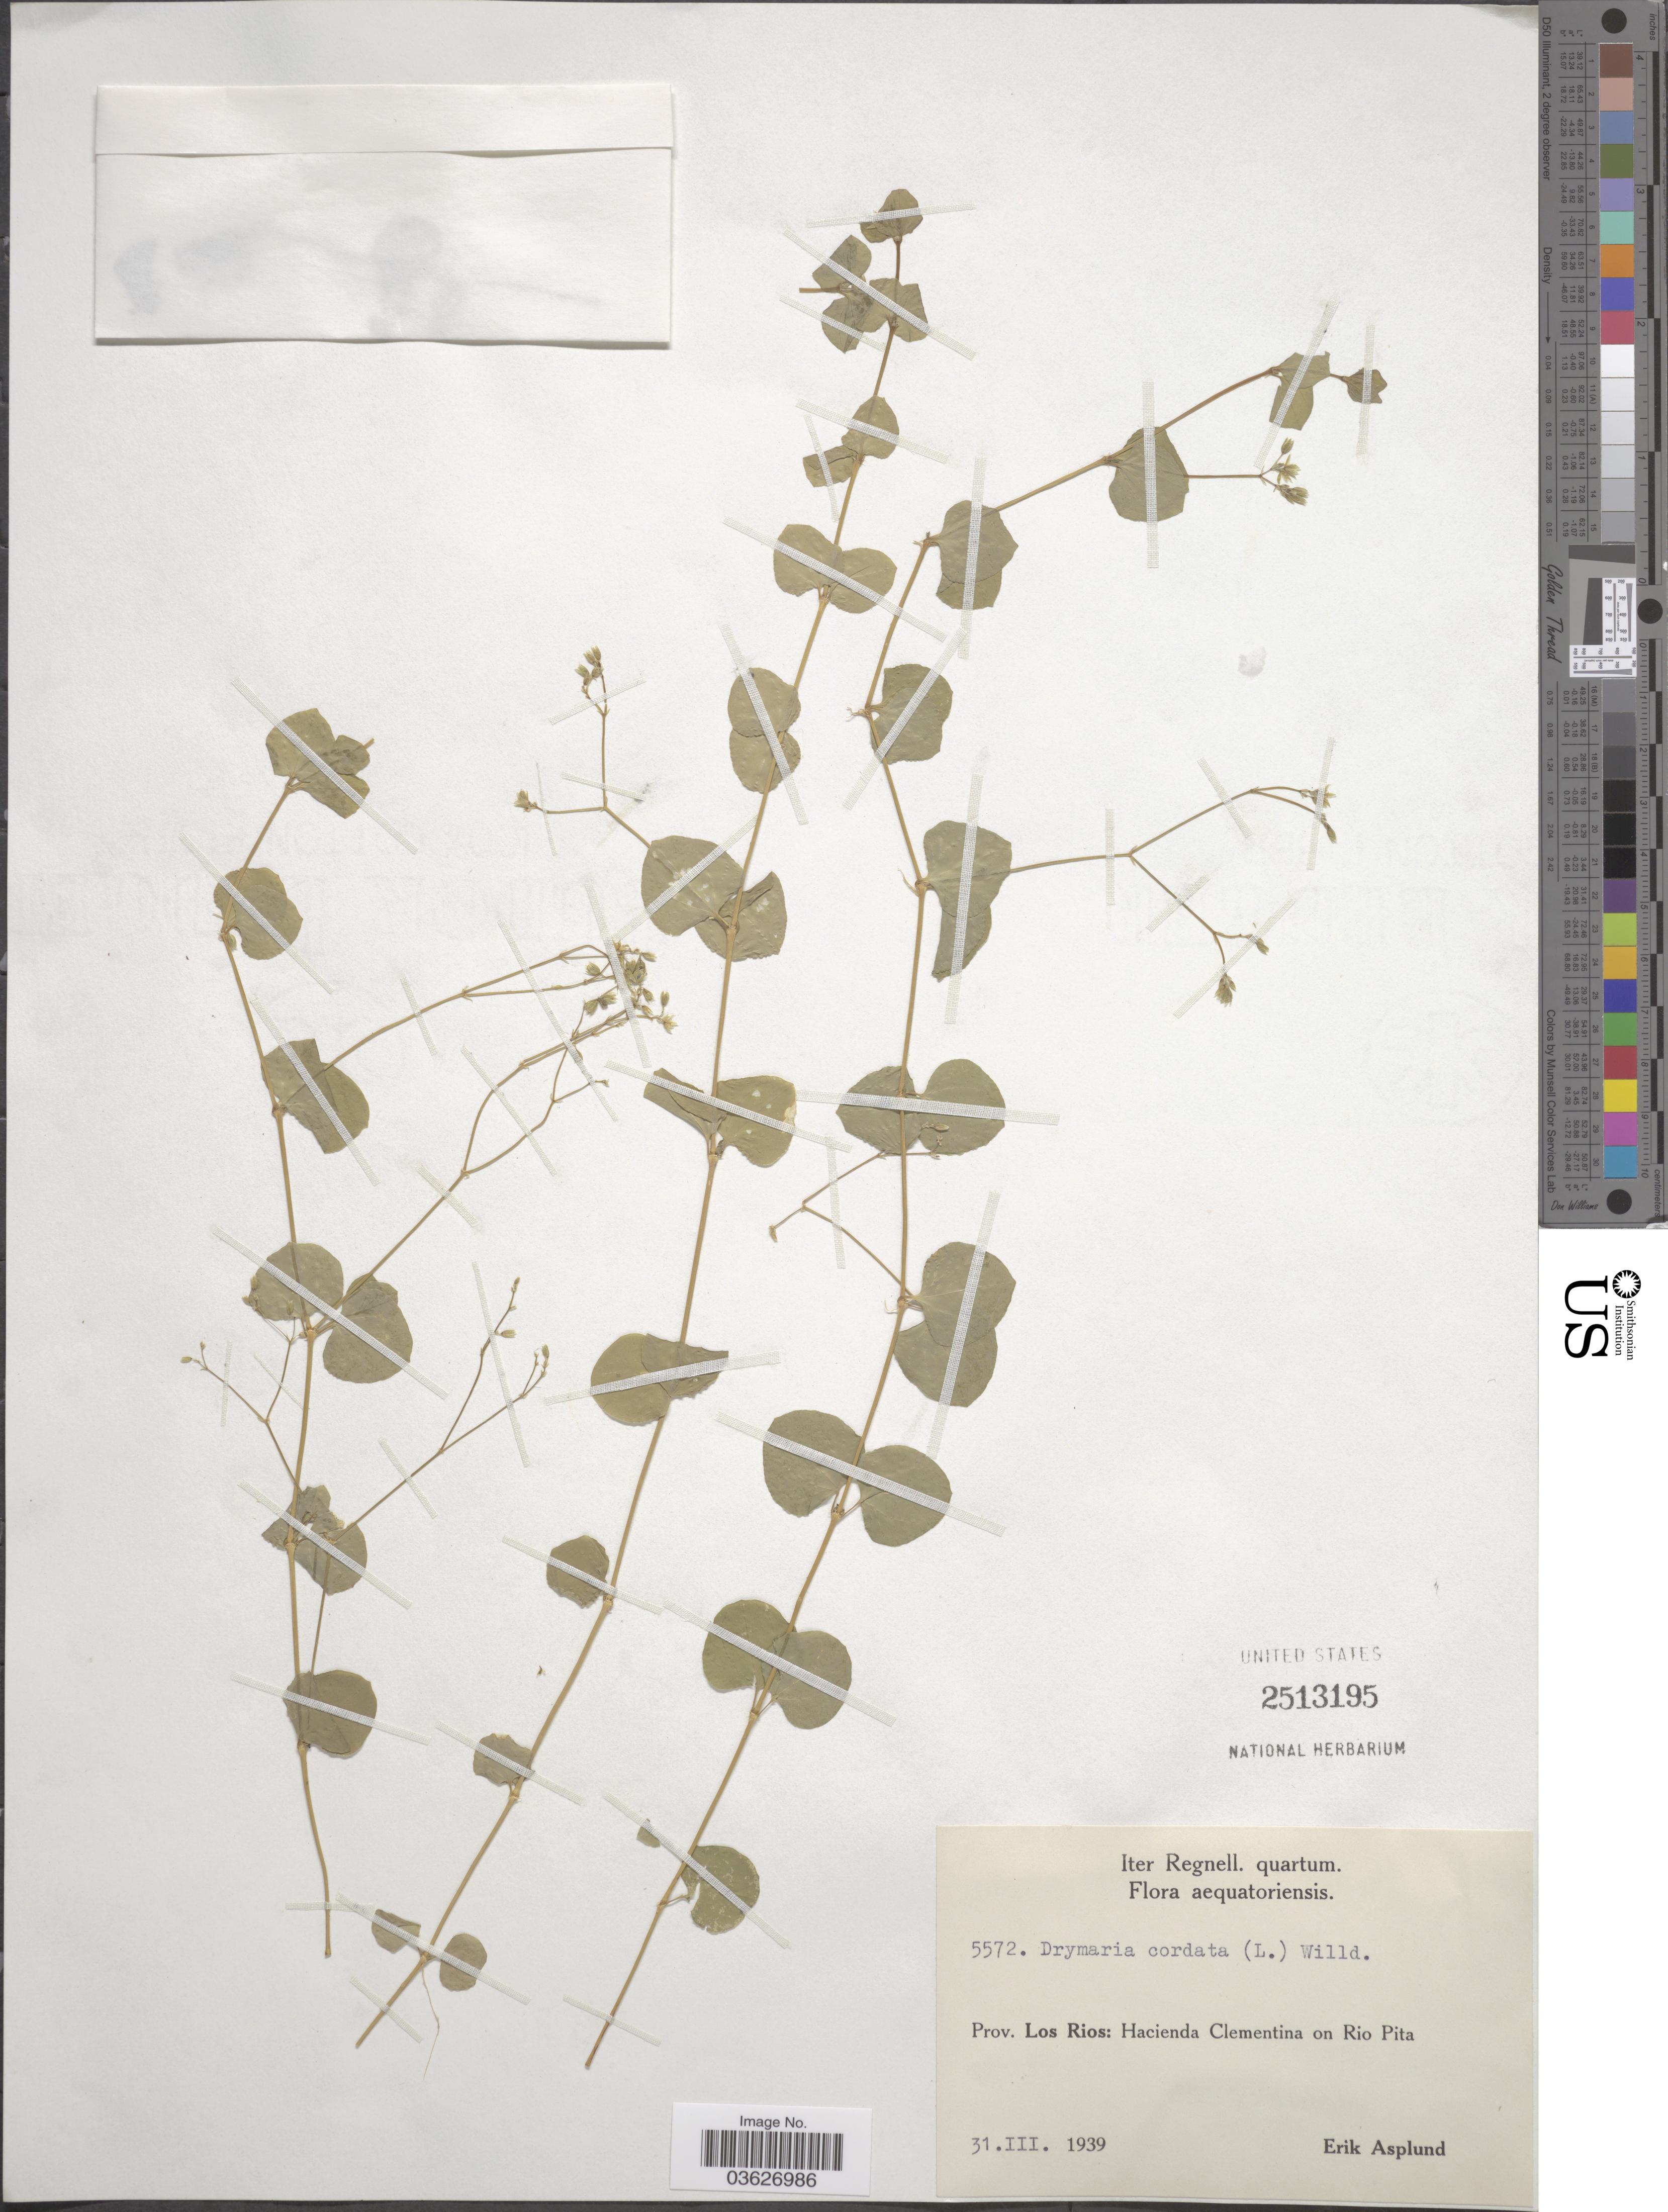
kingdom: Plantae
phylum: Tracheophyta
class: Magnoliopsida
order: Caryophyllales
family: Caryophyllaceae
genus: Drymaria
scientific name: Drymaria cordata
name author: (L.) Willd. ex Schult.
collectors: E. Asplund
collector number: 5572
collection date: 1939-03-31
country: Ecuador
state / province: Los Ríos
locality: Hacienda Clementina on Rio Pita.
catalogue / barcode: US 2513195